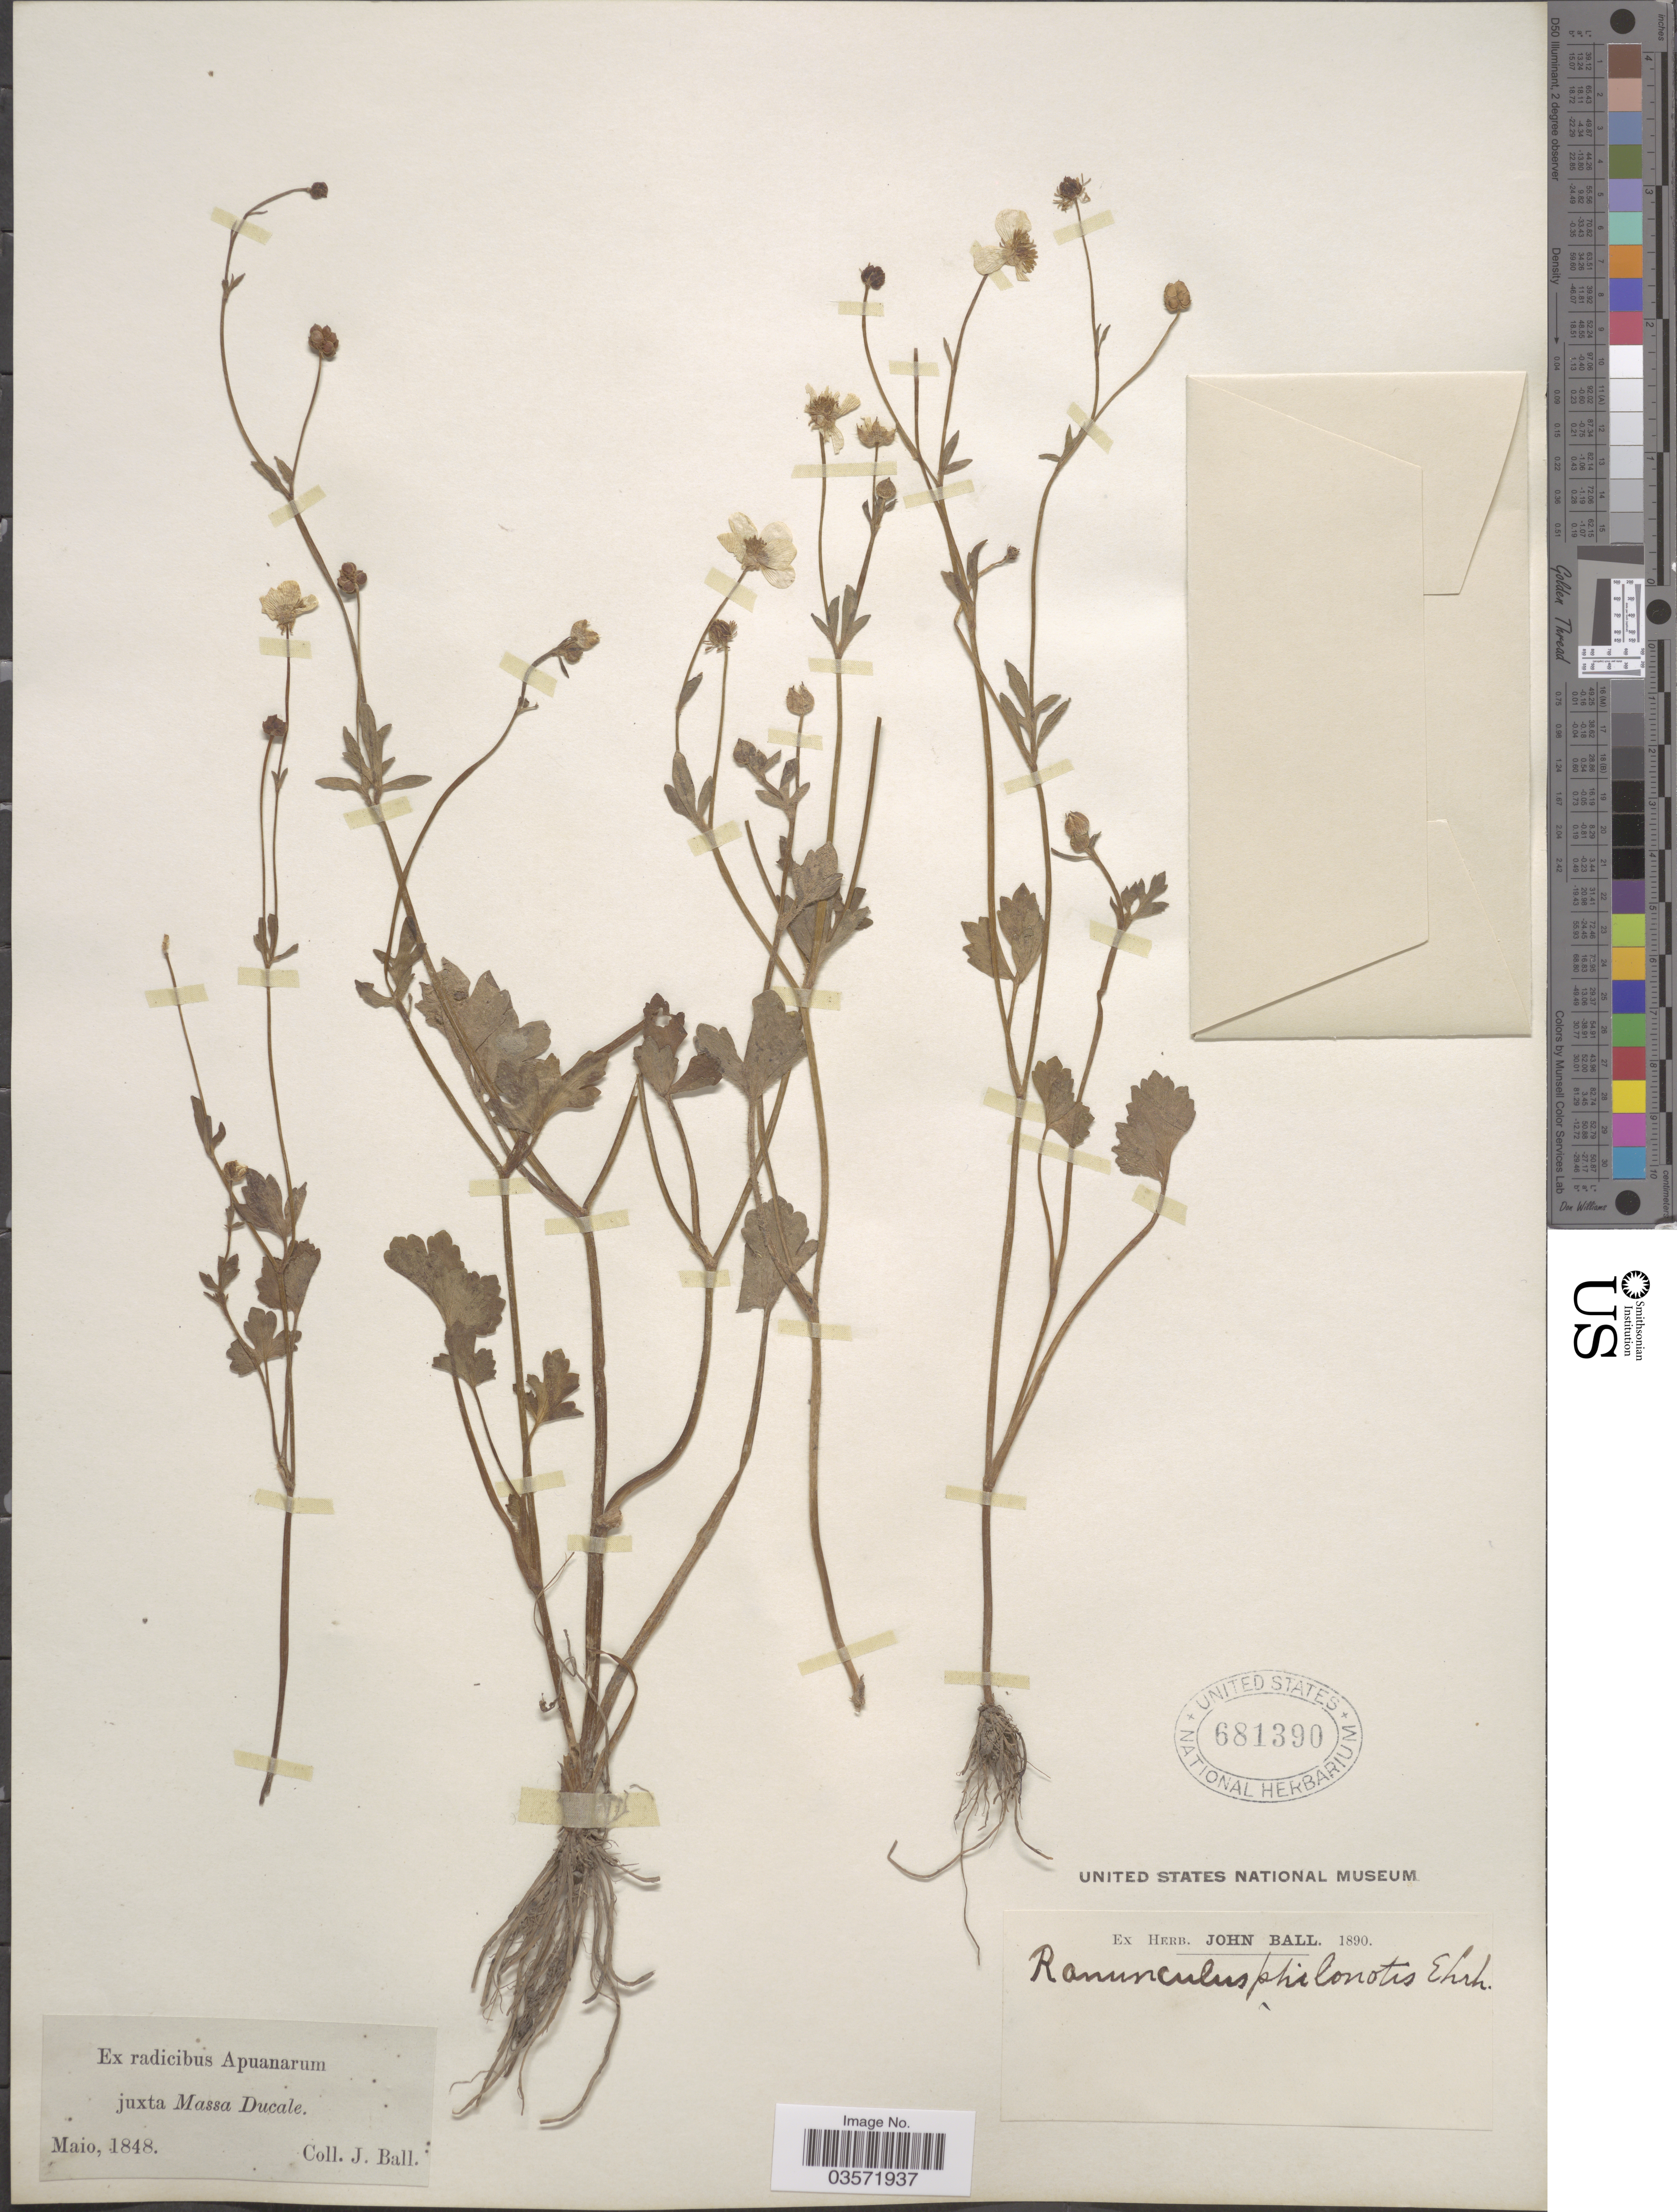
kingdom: Plantae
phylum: Tracheophyta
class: Magnoliopsida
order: Ranunculales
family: Ranunculaceae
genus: Ranunculus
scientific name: Ranunculus philonotis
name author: Ehrh.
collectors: J. Ball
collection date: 1848-05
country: Italy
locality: Ex radicibus Apuanarum juxta Massa Ducale.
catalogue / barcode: US 681390